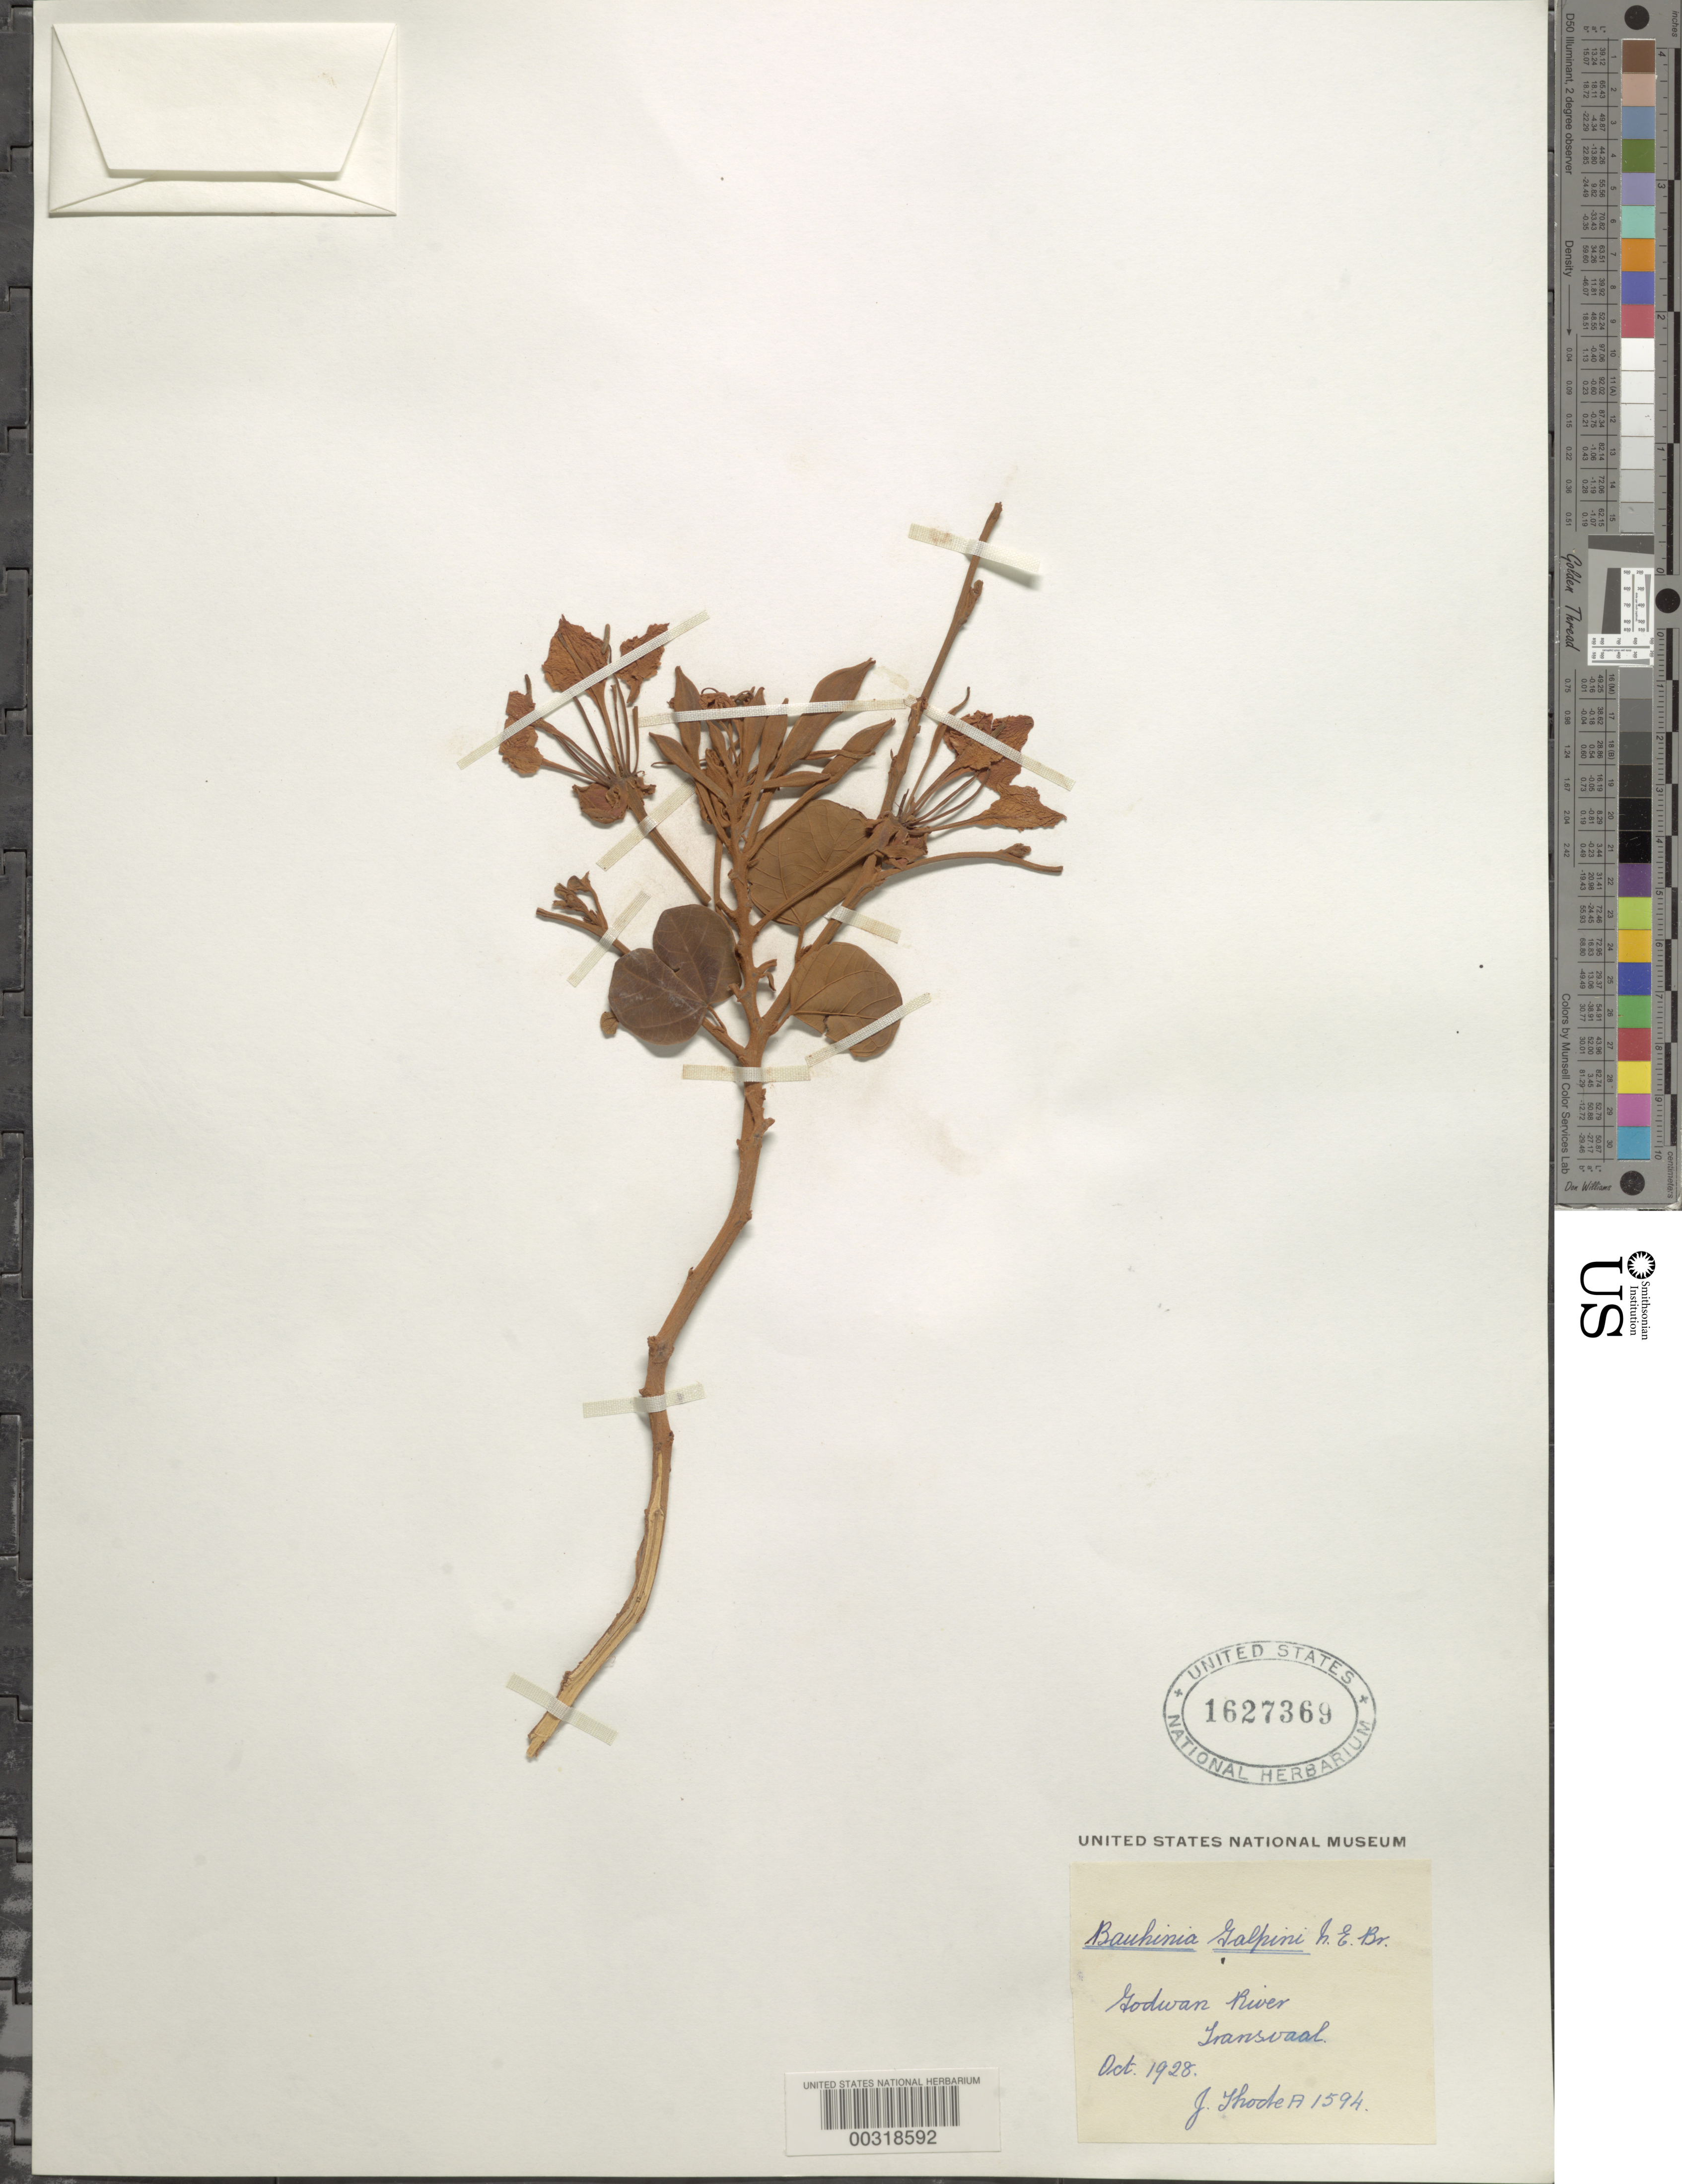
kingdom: Plantae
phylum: Tracheophyta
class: Magnoliopsida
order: Fabales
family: Fabaceae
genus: Bauhinia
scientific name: Bauhinia galpinii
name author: N.E. Br.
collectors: J. Thode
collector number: A1594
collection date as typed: Oct 1928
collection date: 1928-10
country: South Africa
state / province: Mpumalanga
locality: Godwan river. Transvaal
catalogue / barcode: US 1627369